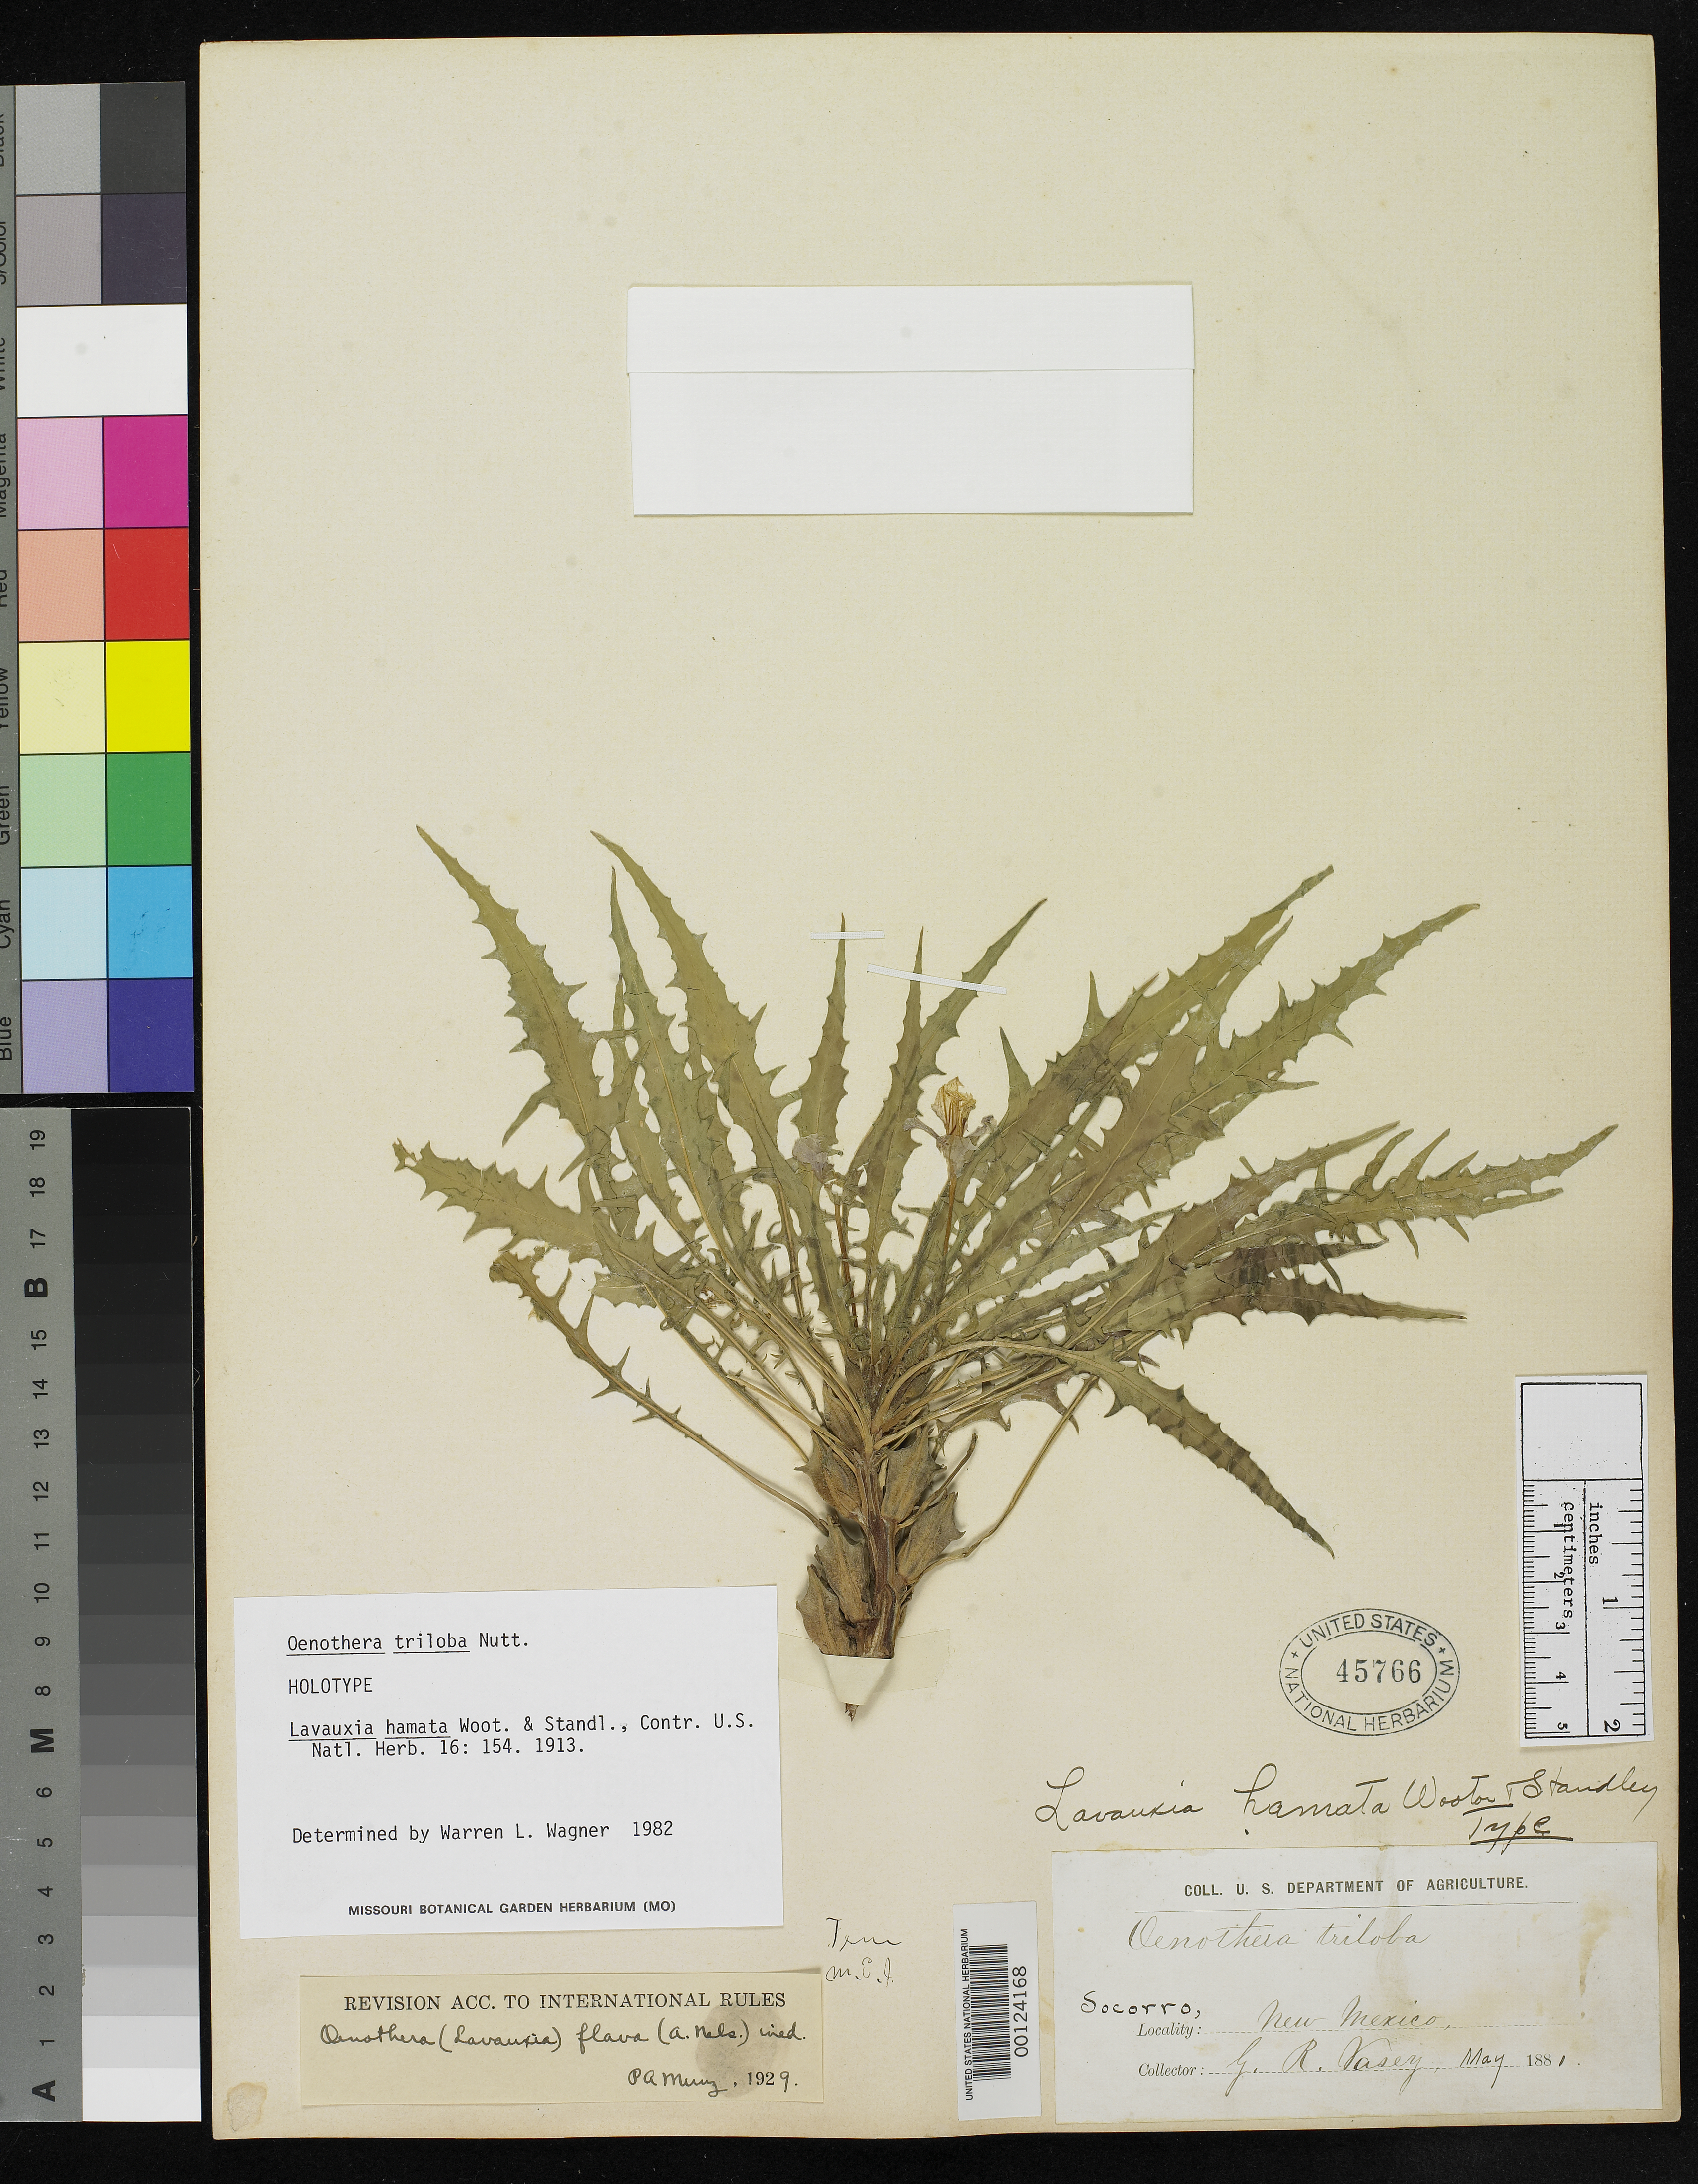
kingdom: Plantae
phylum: Tracheophyta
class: Magnoliopsida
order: Myrtales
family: Onagraceae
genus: Lavauxia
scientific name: Lavauxia hamata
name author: Wooton & Standl.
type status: Holotype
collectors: G. R. Vasey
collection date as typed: May 1881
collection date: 1881-05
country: United States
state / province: New Mexico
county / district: Socorro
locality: Socorro.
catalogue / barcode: US 45766